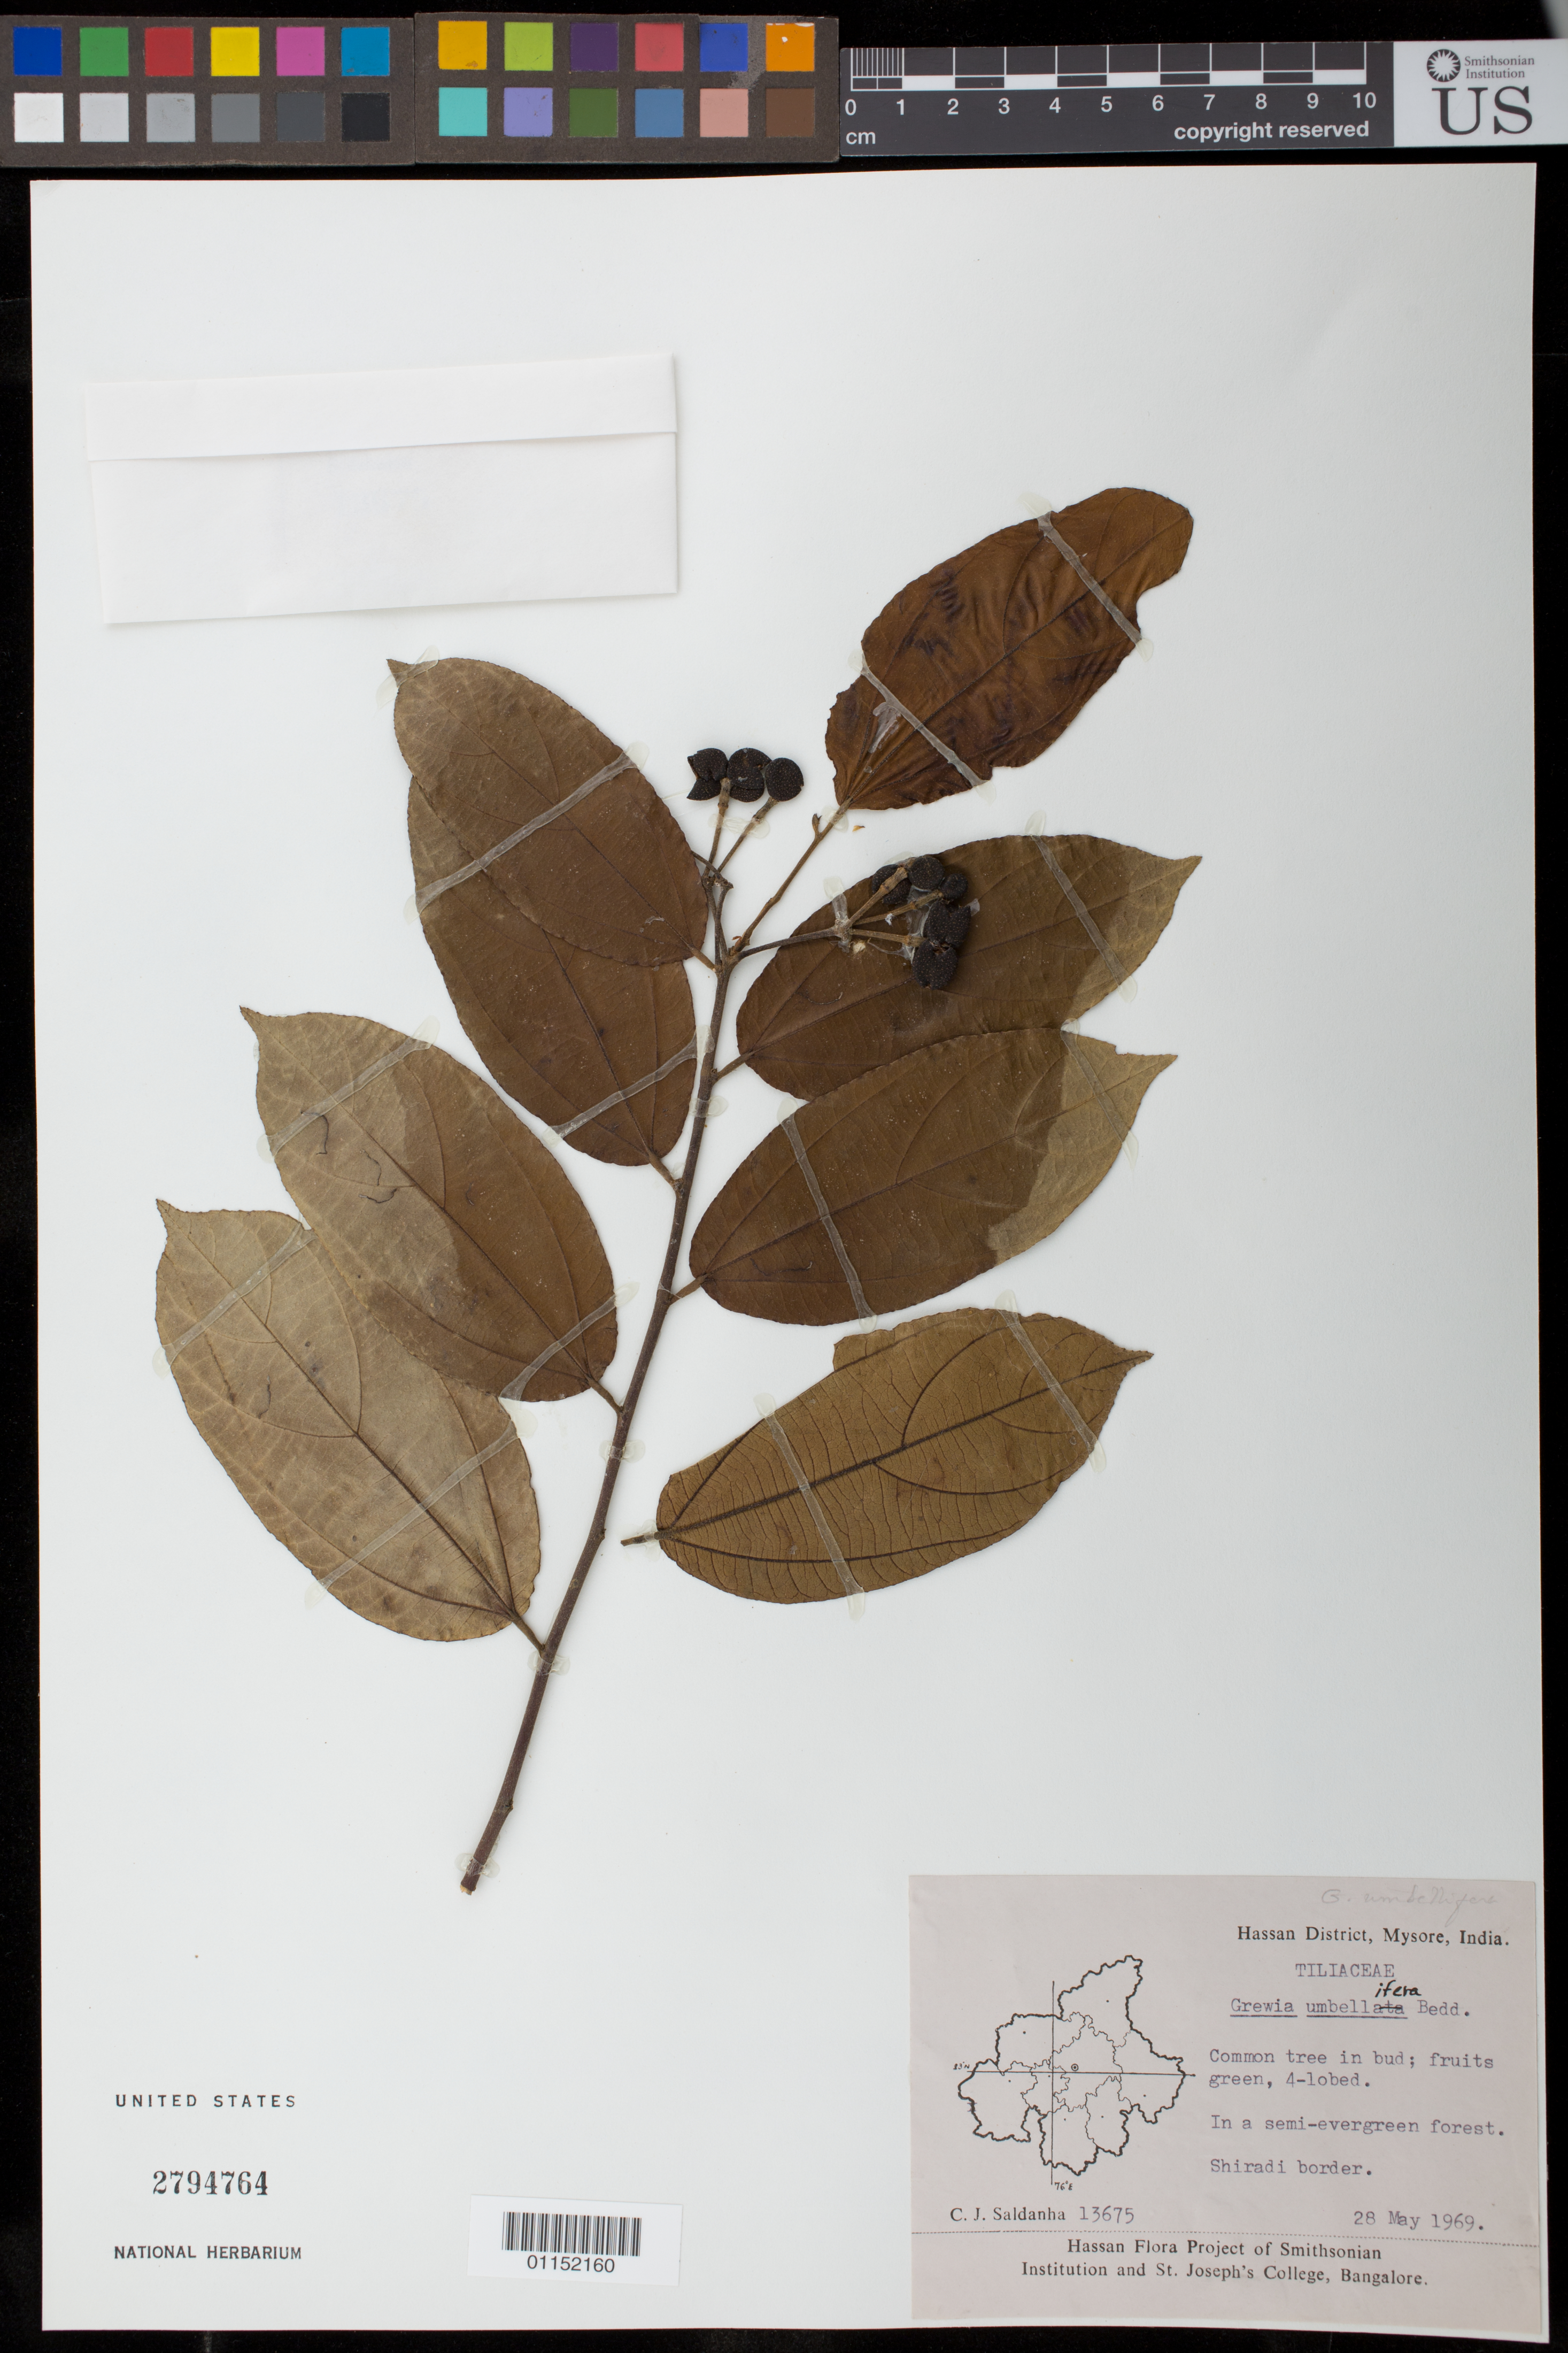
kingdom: Plantae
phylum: Tracheophyta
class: Magnoliopsida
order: Malvales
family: Malvaceae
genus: Grewia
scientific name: Grewia umbellifera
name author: Bedd.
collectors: C. J. Saldanha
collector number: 13675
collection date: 1969-05-28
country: India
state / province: Karnataka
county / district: Hassan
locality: Shiradi border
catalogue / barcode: US 2794764